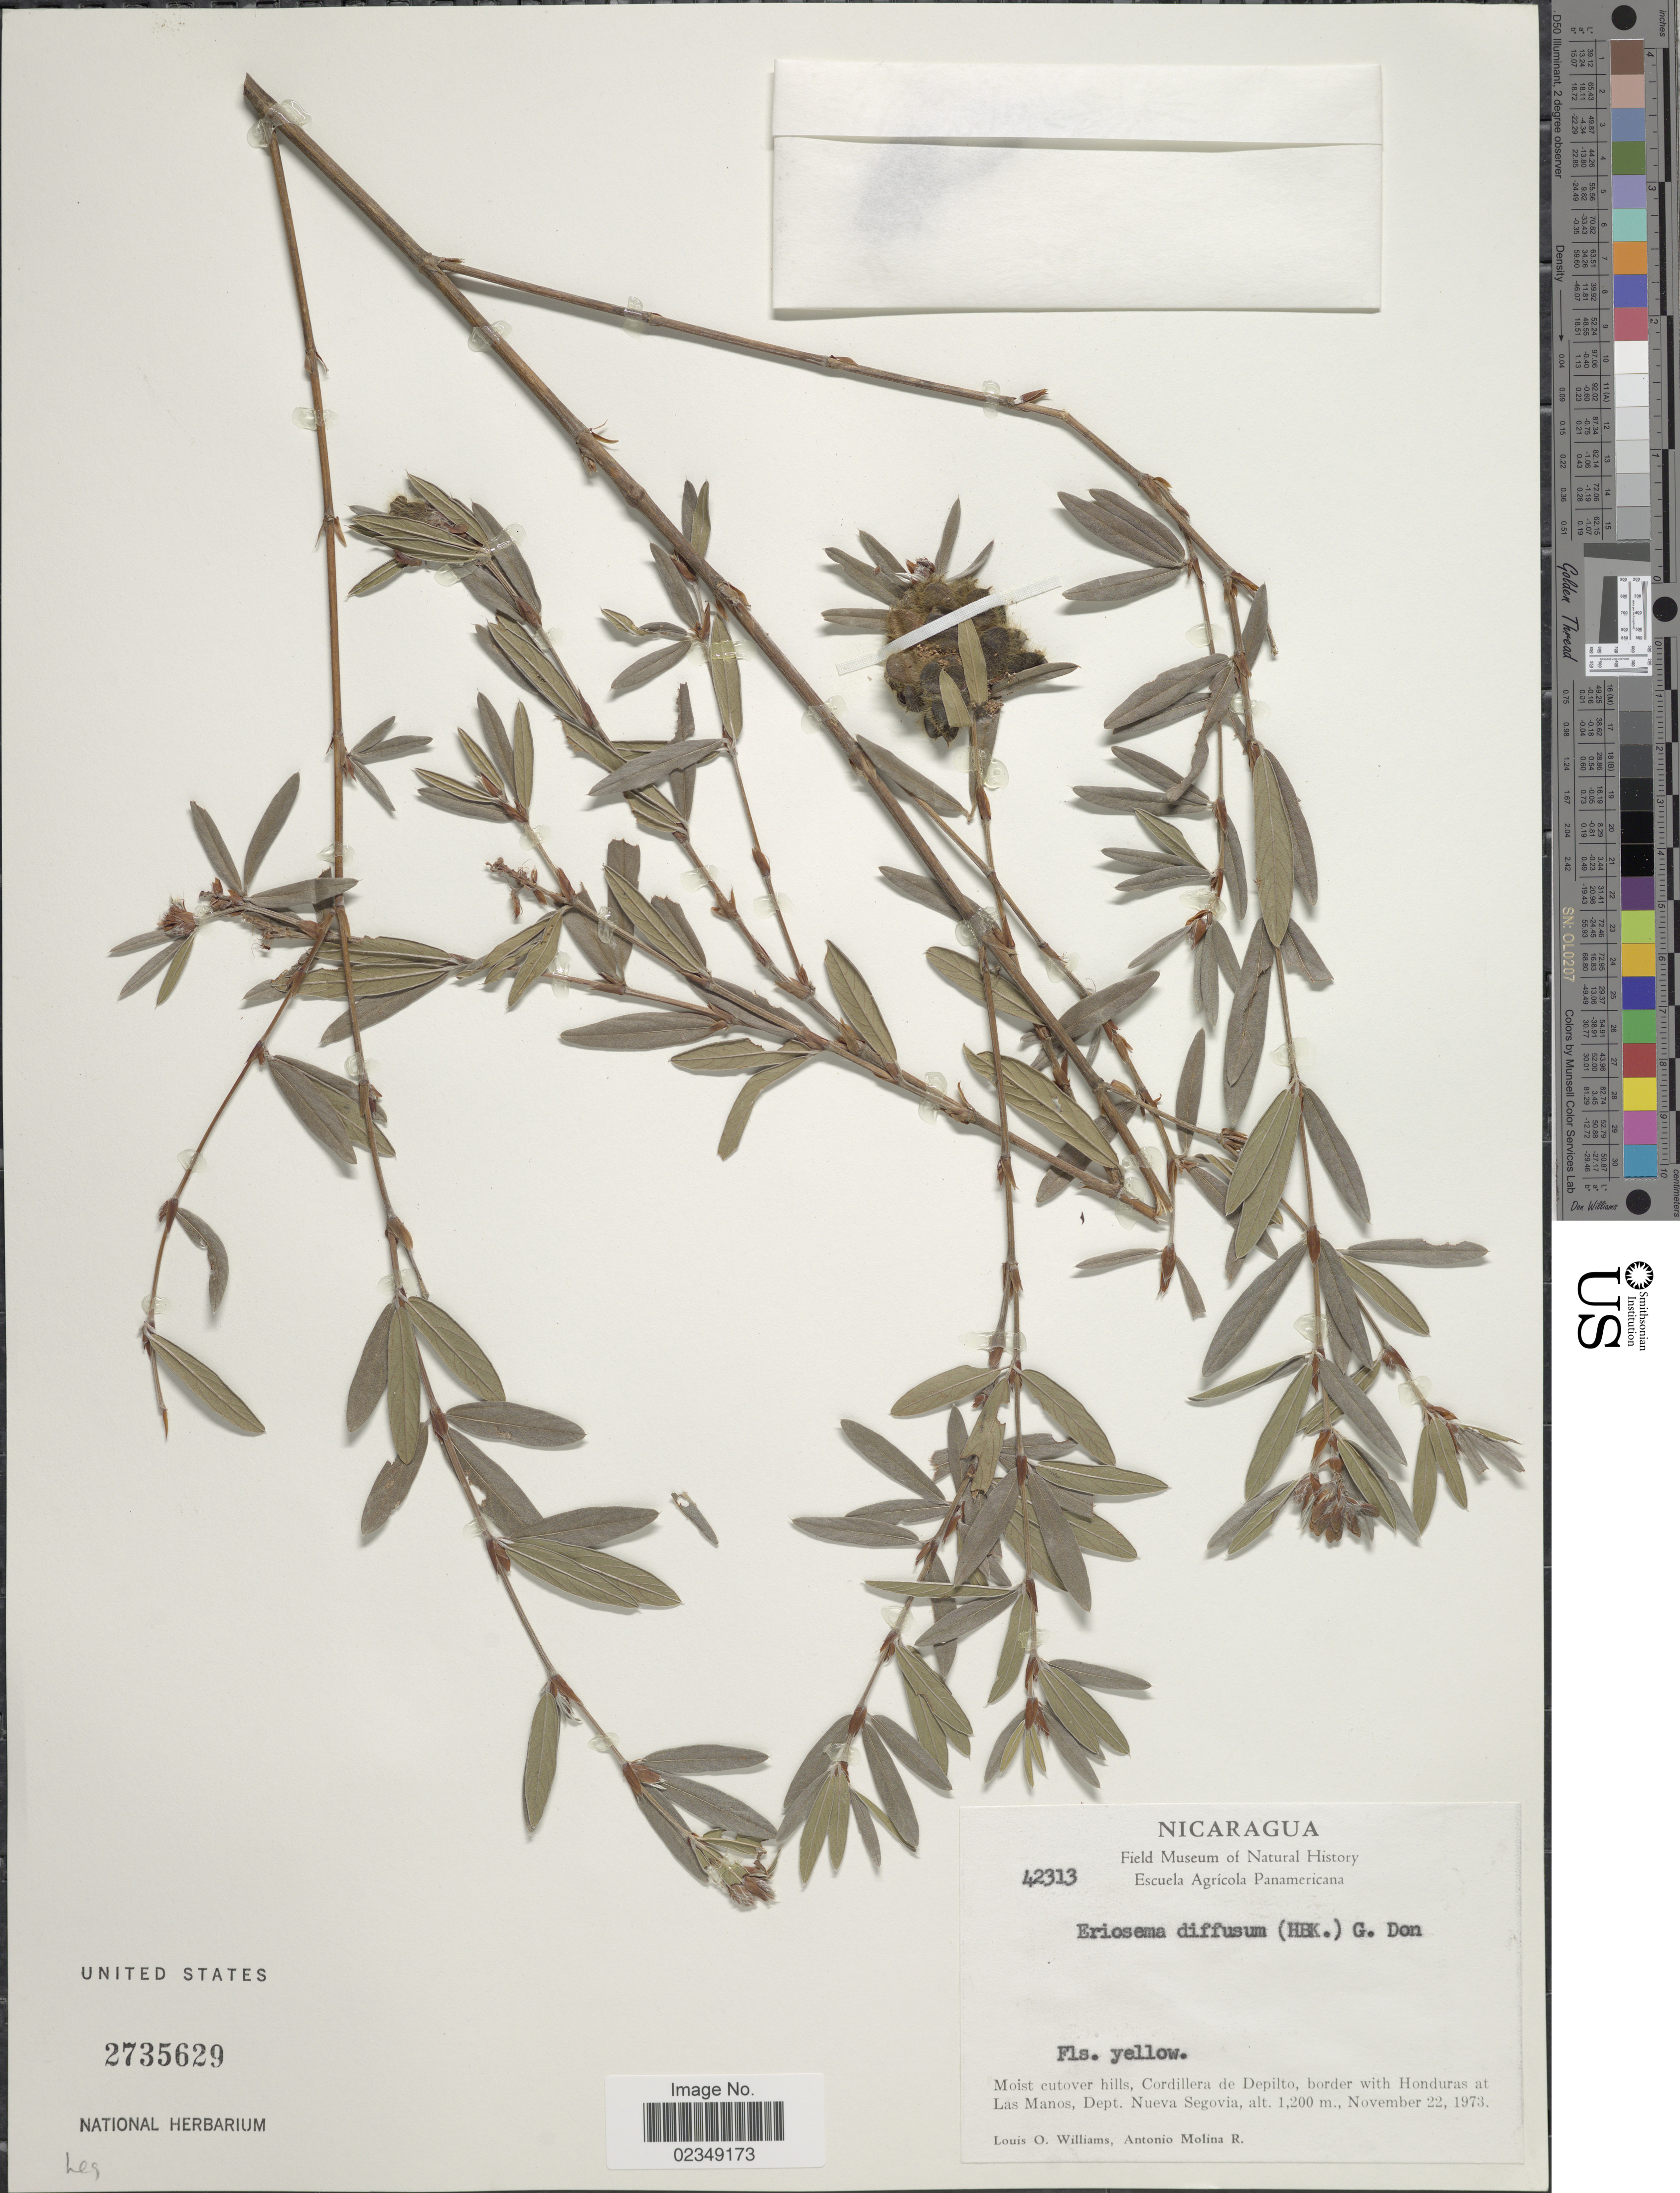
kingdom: Plantae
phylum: Tracheophyta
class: Magnoliopsida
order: Fabales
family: Fabaceae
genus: Eriosema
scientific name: Eriosema diffusum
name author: (Kunth) G. Don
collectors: L. O. Williams & A. Molina R.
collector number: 42313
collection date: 1973-11-22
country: Nicaragua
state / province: Nueva Segovia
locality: Cordillera de Depilto, border with Honduras at Las Manos, Dept. Nueva Segovia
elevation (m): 1200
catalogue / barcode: US 2735629